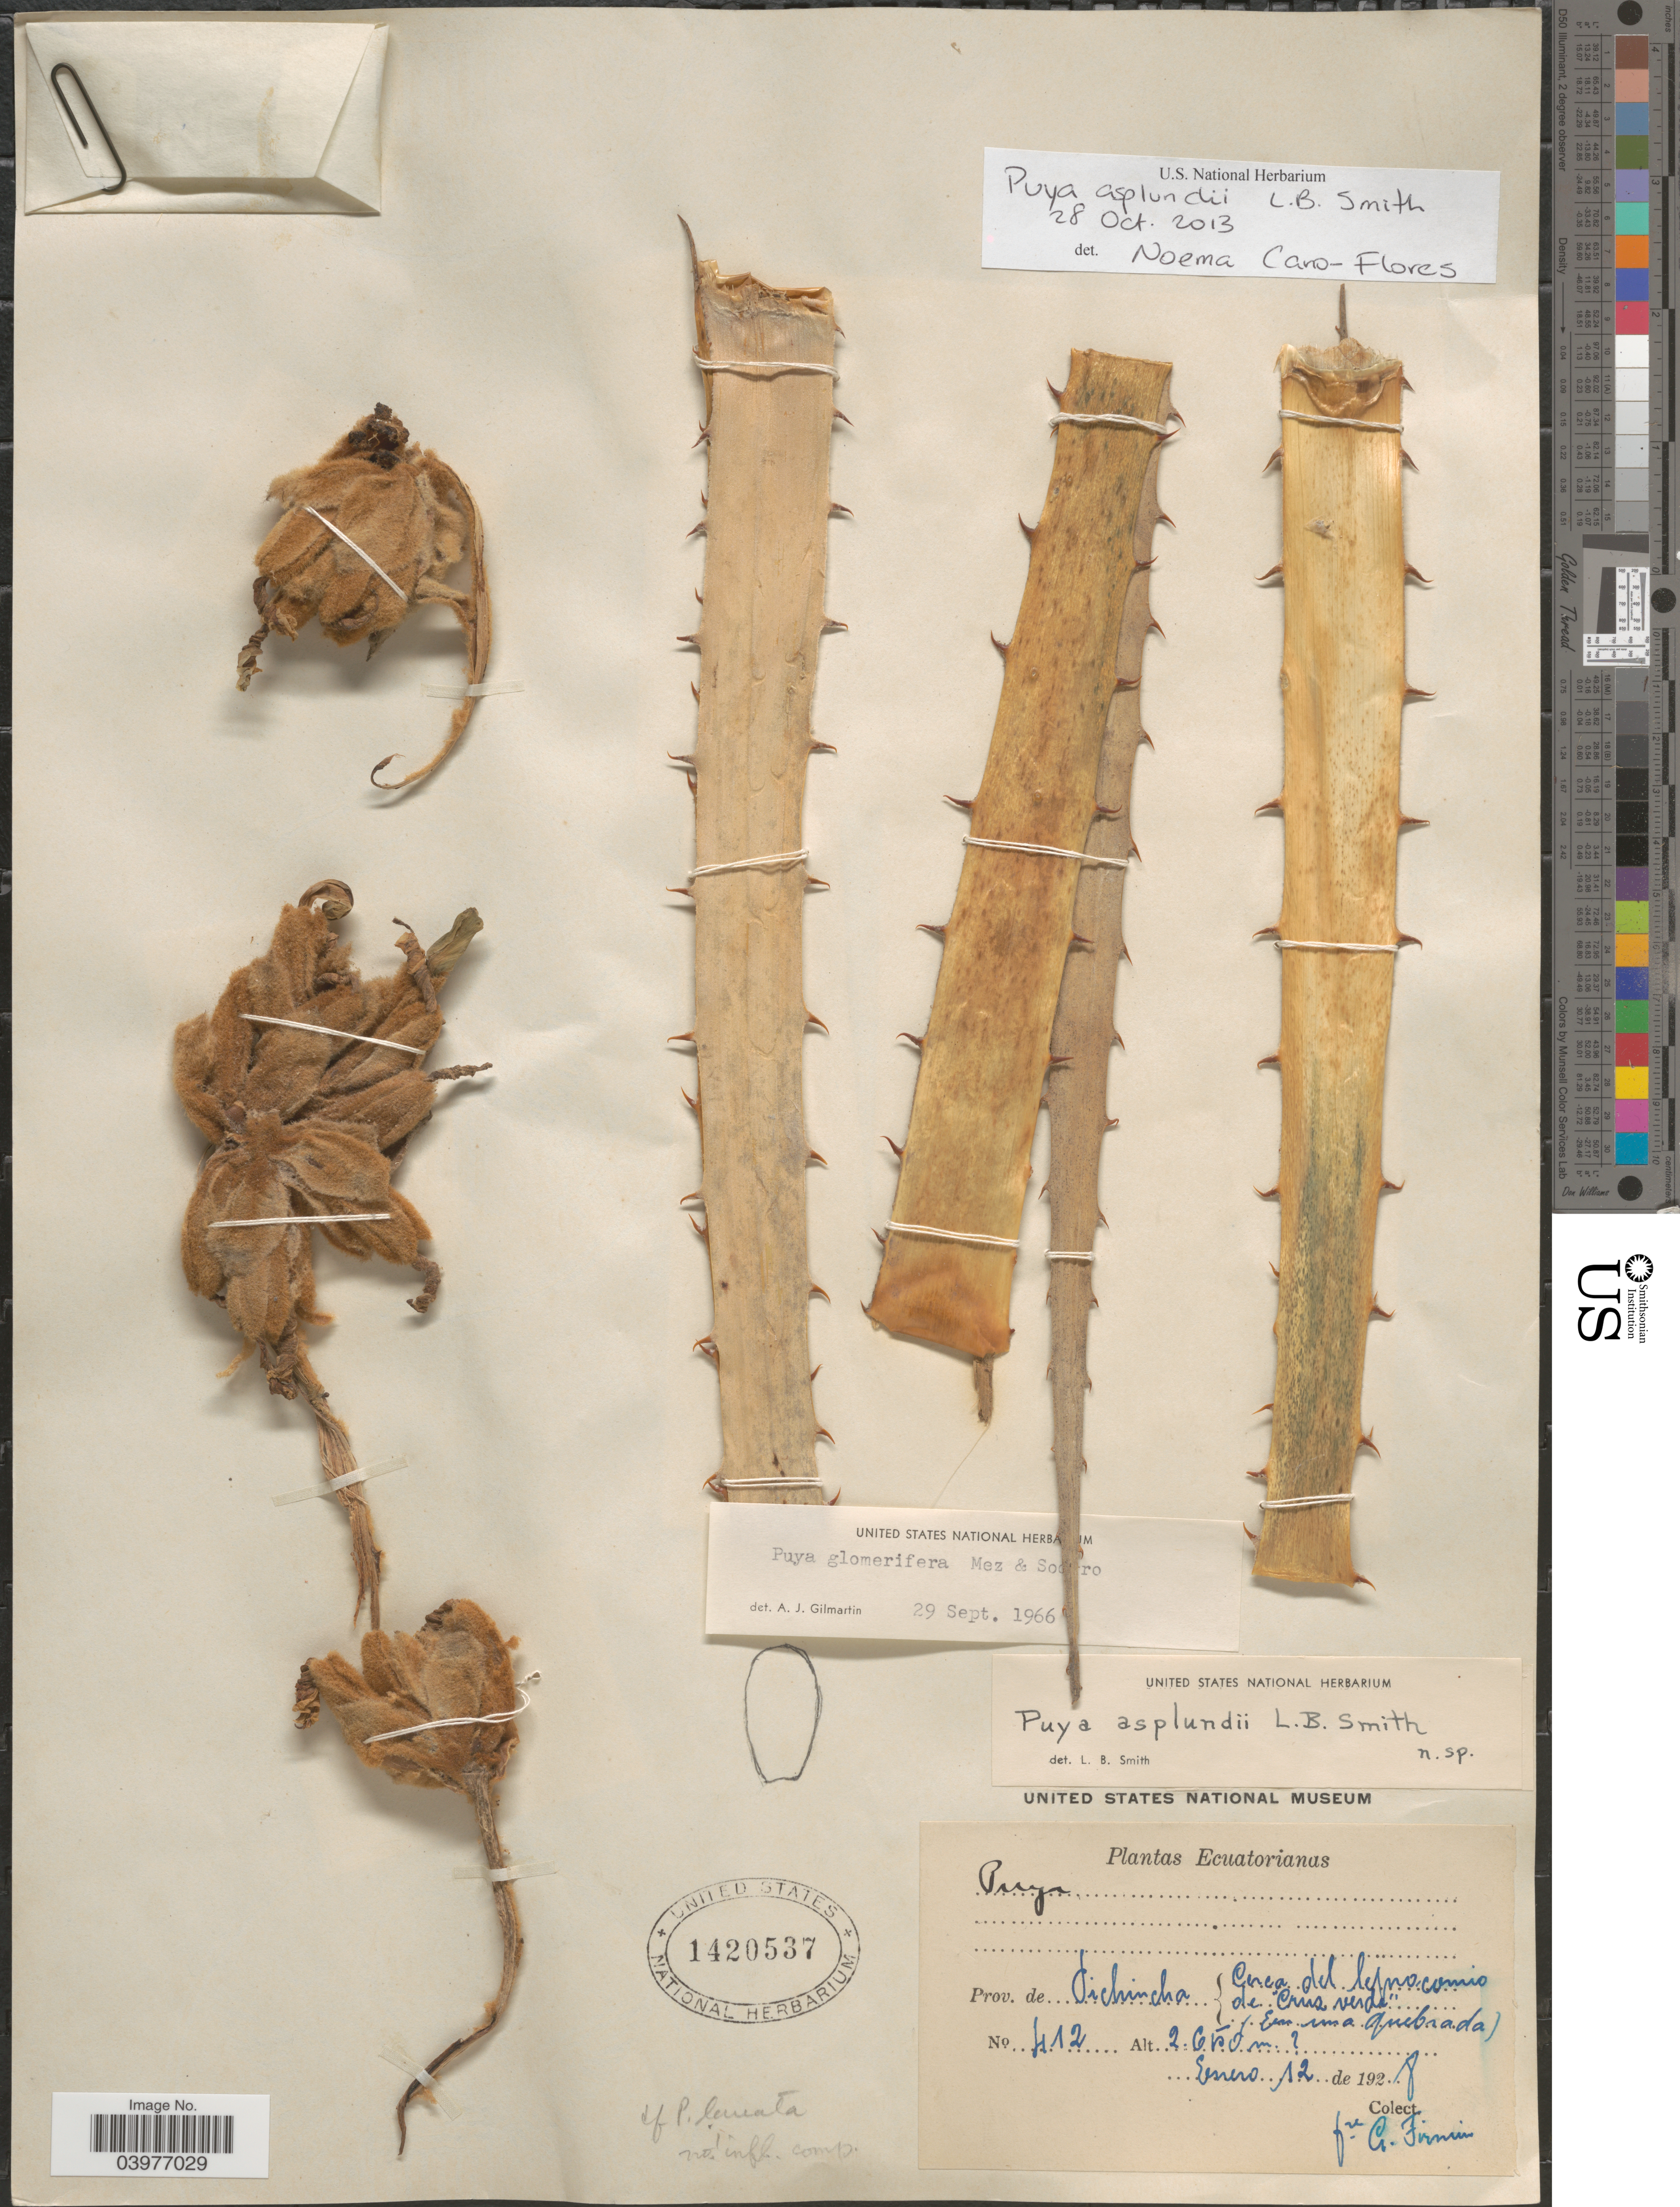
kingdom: Plantae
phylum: Tracheophyta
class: Liliopsida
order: Poales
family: Bromeliaceae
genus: Puya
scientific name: Puya asplundii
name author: L.B. Sm.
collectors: F. Firmin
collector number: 412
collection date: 1928-01-12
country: Ecuador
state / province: Pichincha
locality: Cerca del Leprocomio de "Cruz verde" (En una quebrada).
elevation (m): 2650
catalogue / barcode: US 1420537